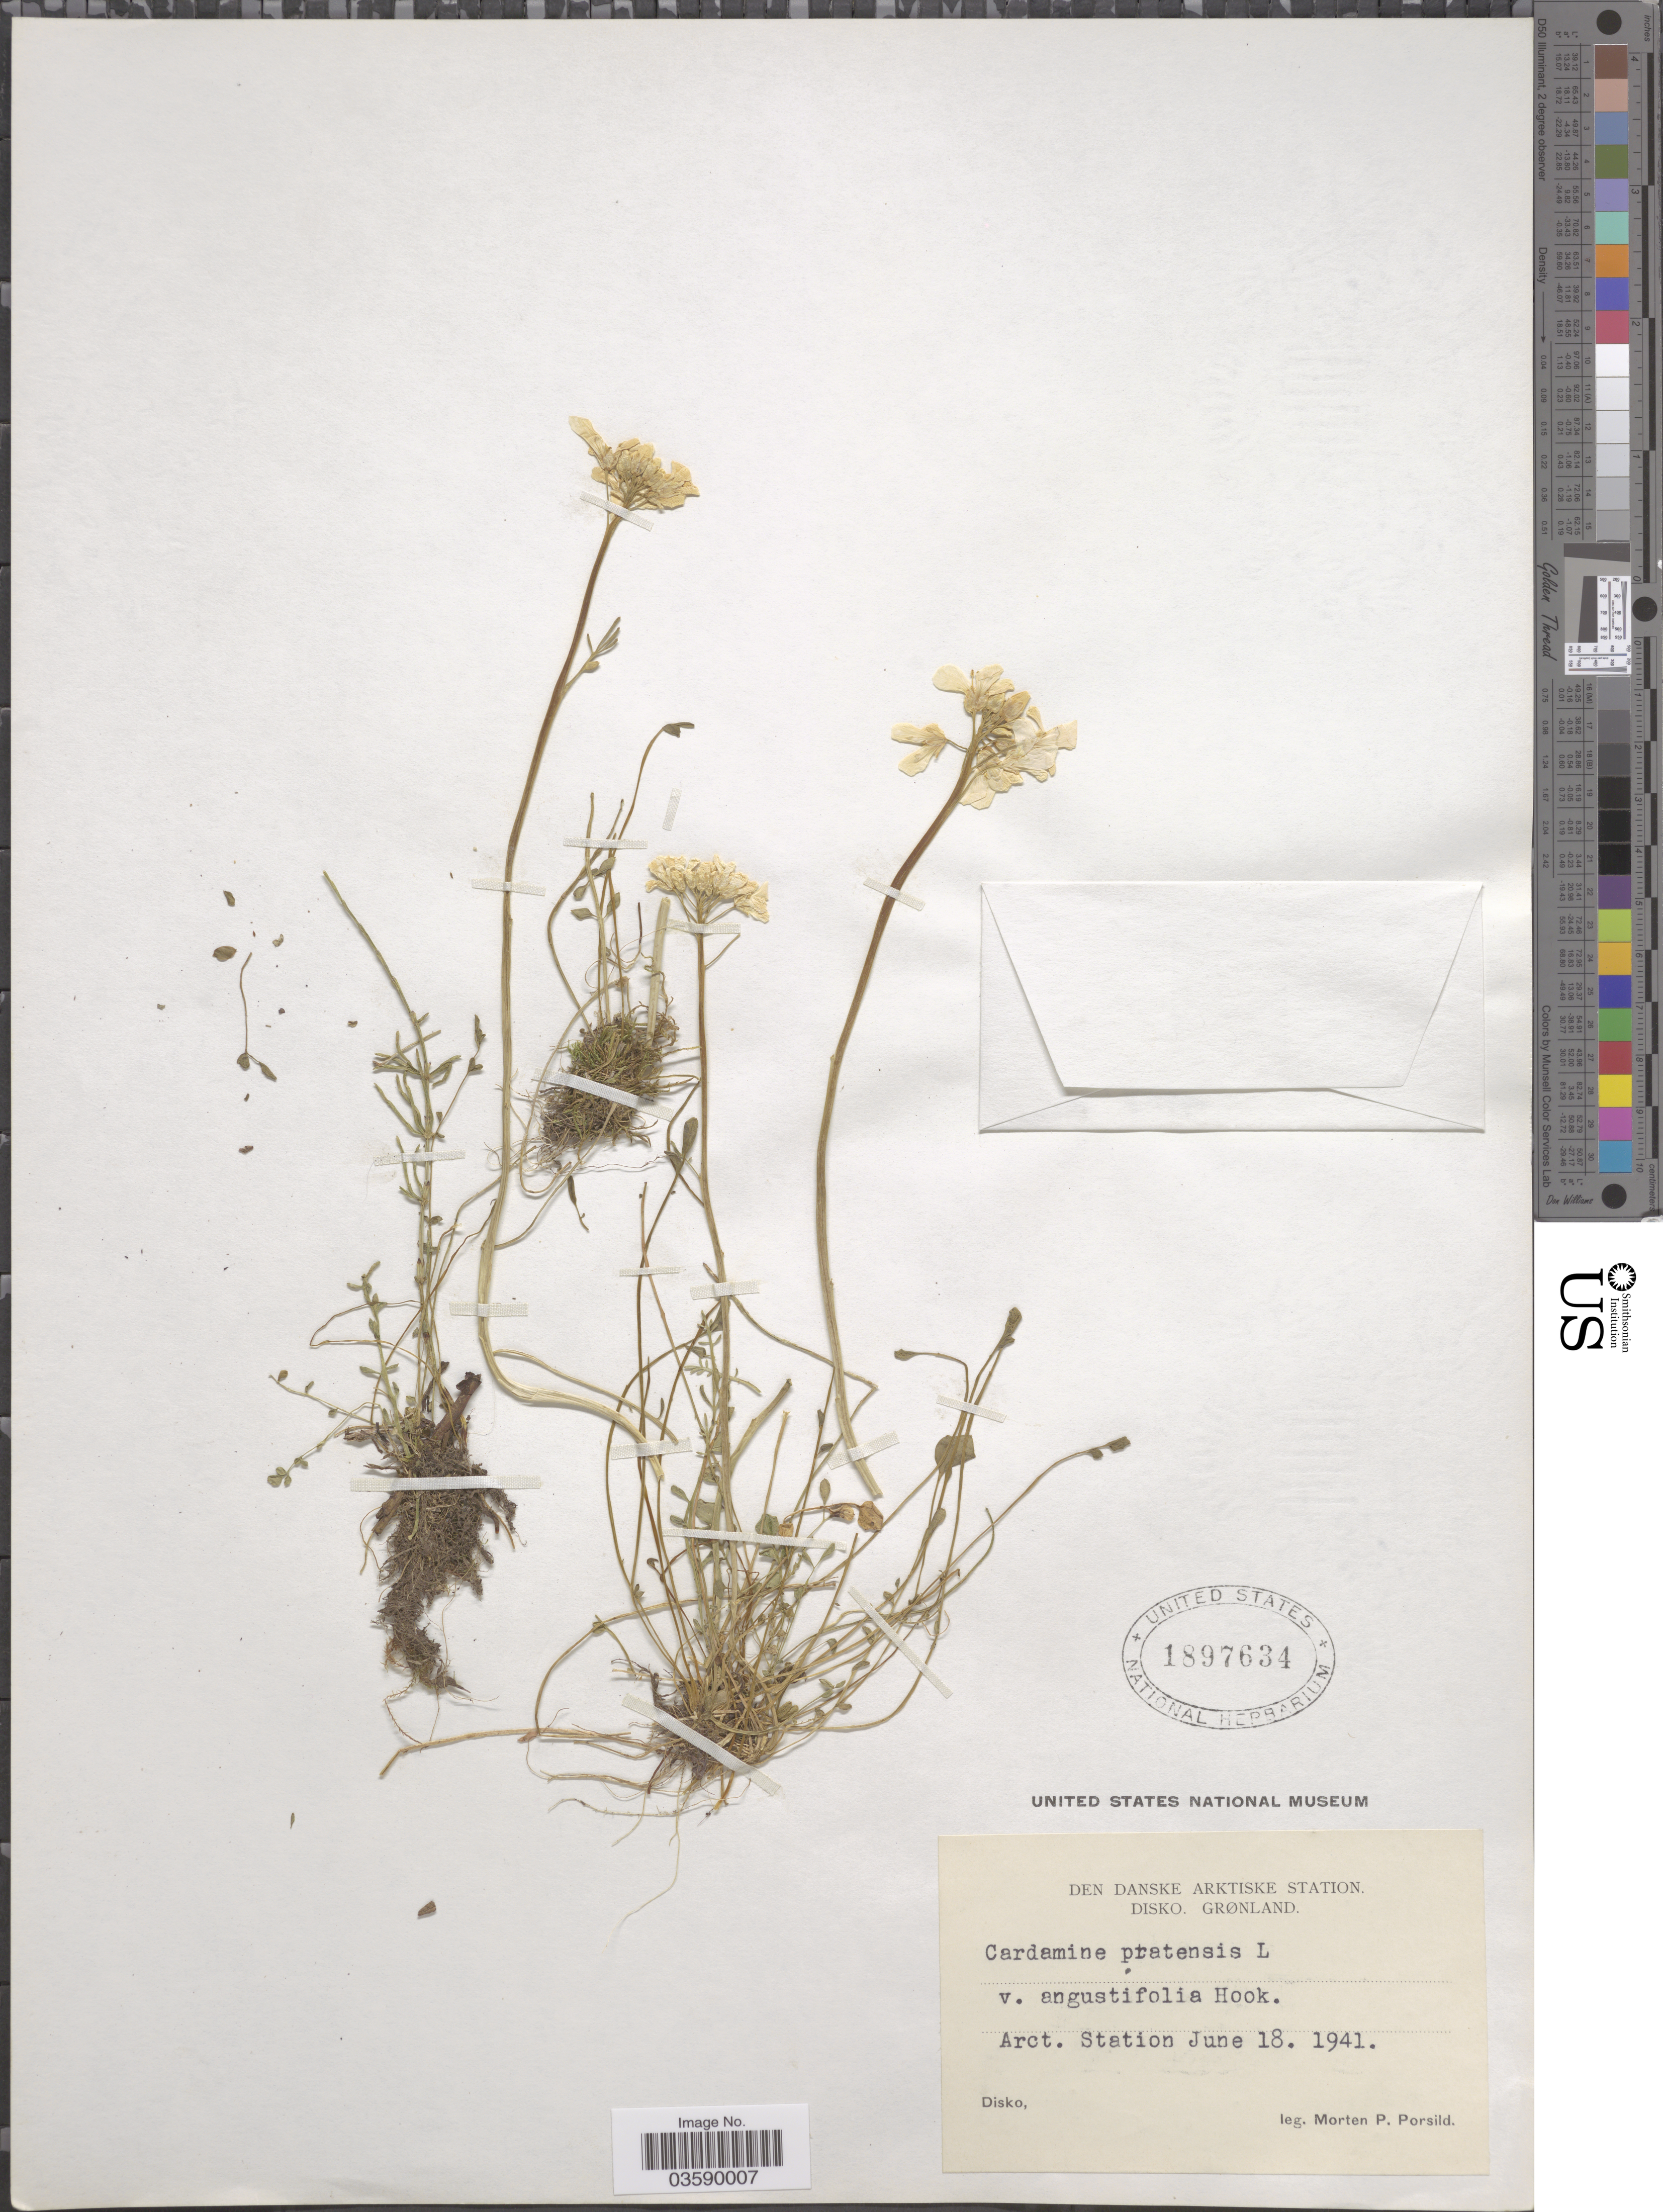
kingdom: Plantae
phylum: Tracheophyta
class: Magnoliopsida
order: Brassicales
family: Brassicaceae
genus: Cardamine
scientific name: Cardamine pratensis subsp. angustifolia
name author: (Hook.) O.E. Schulz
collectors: M. P. Porsild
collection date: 1941-06-18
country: Greenland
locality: Den danske Arktiske Station. Disko. Grønland. Arct. Station. Disko.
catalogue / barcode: US 1897634